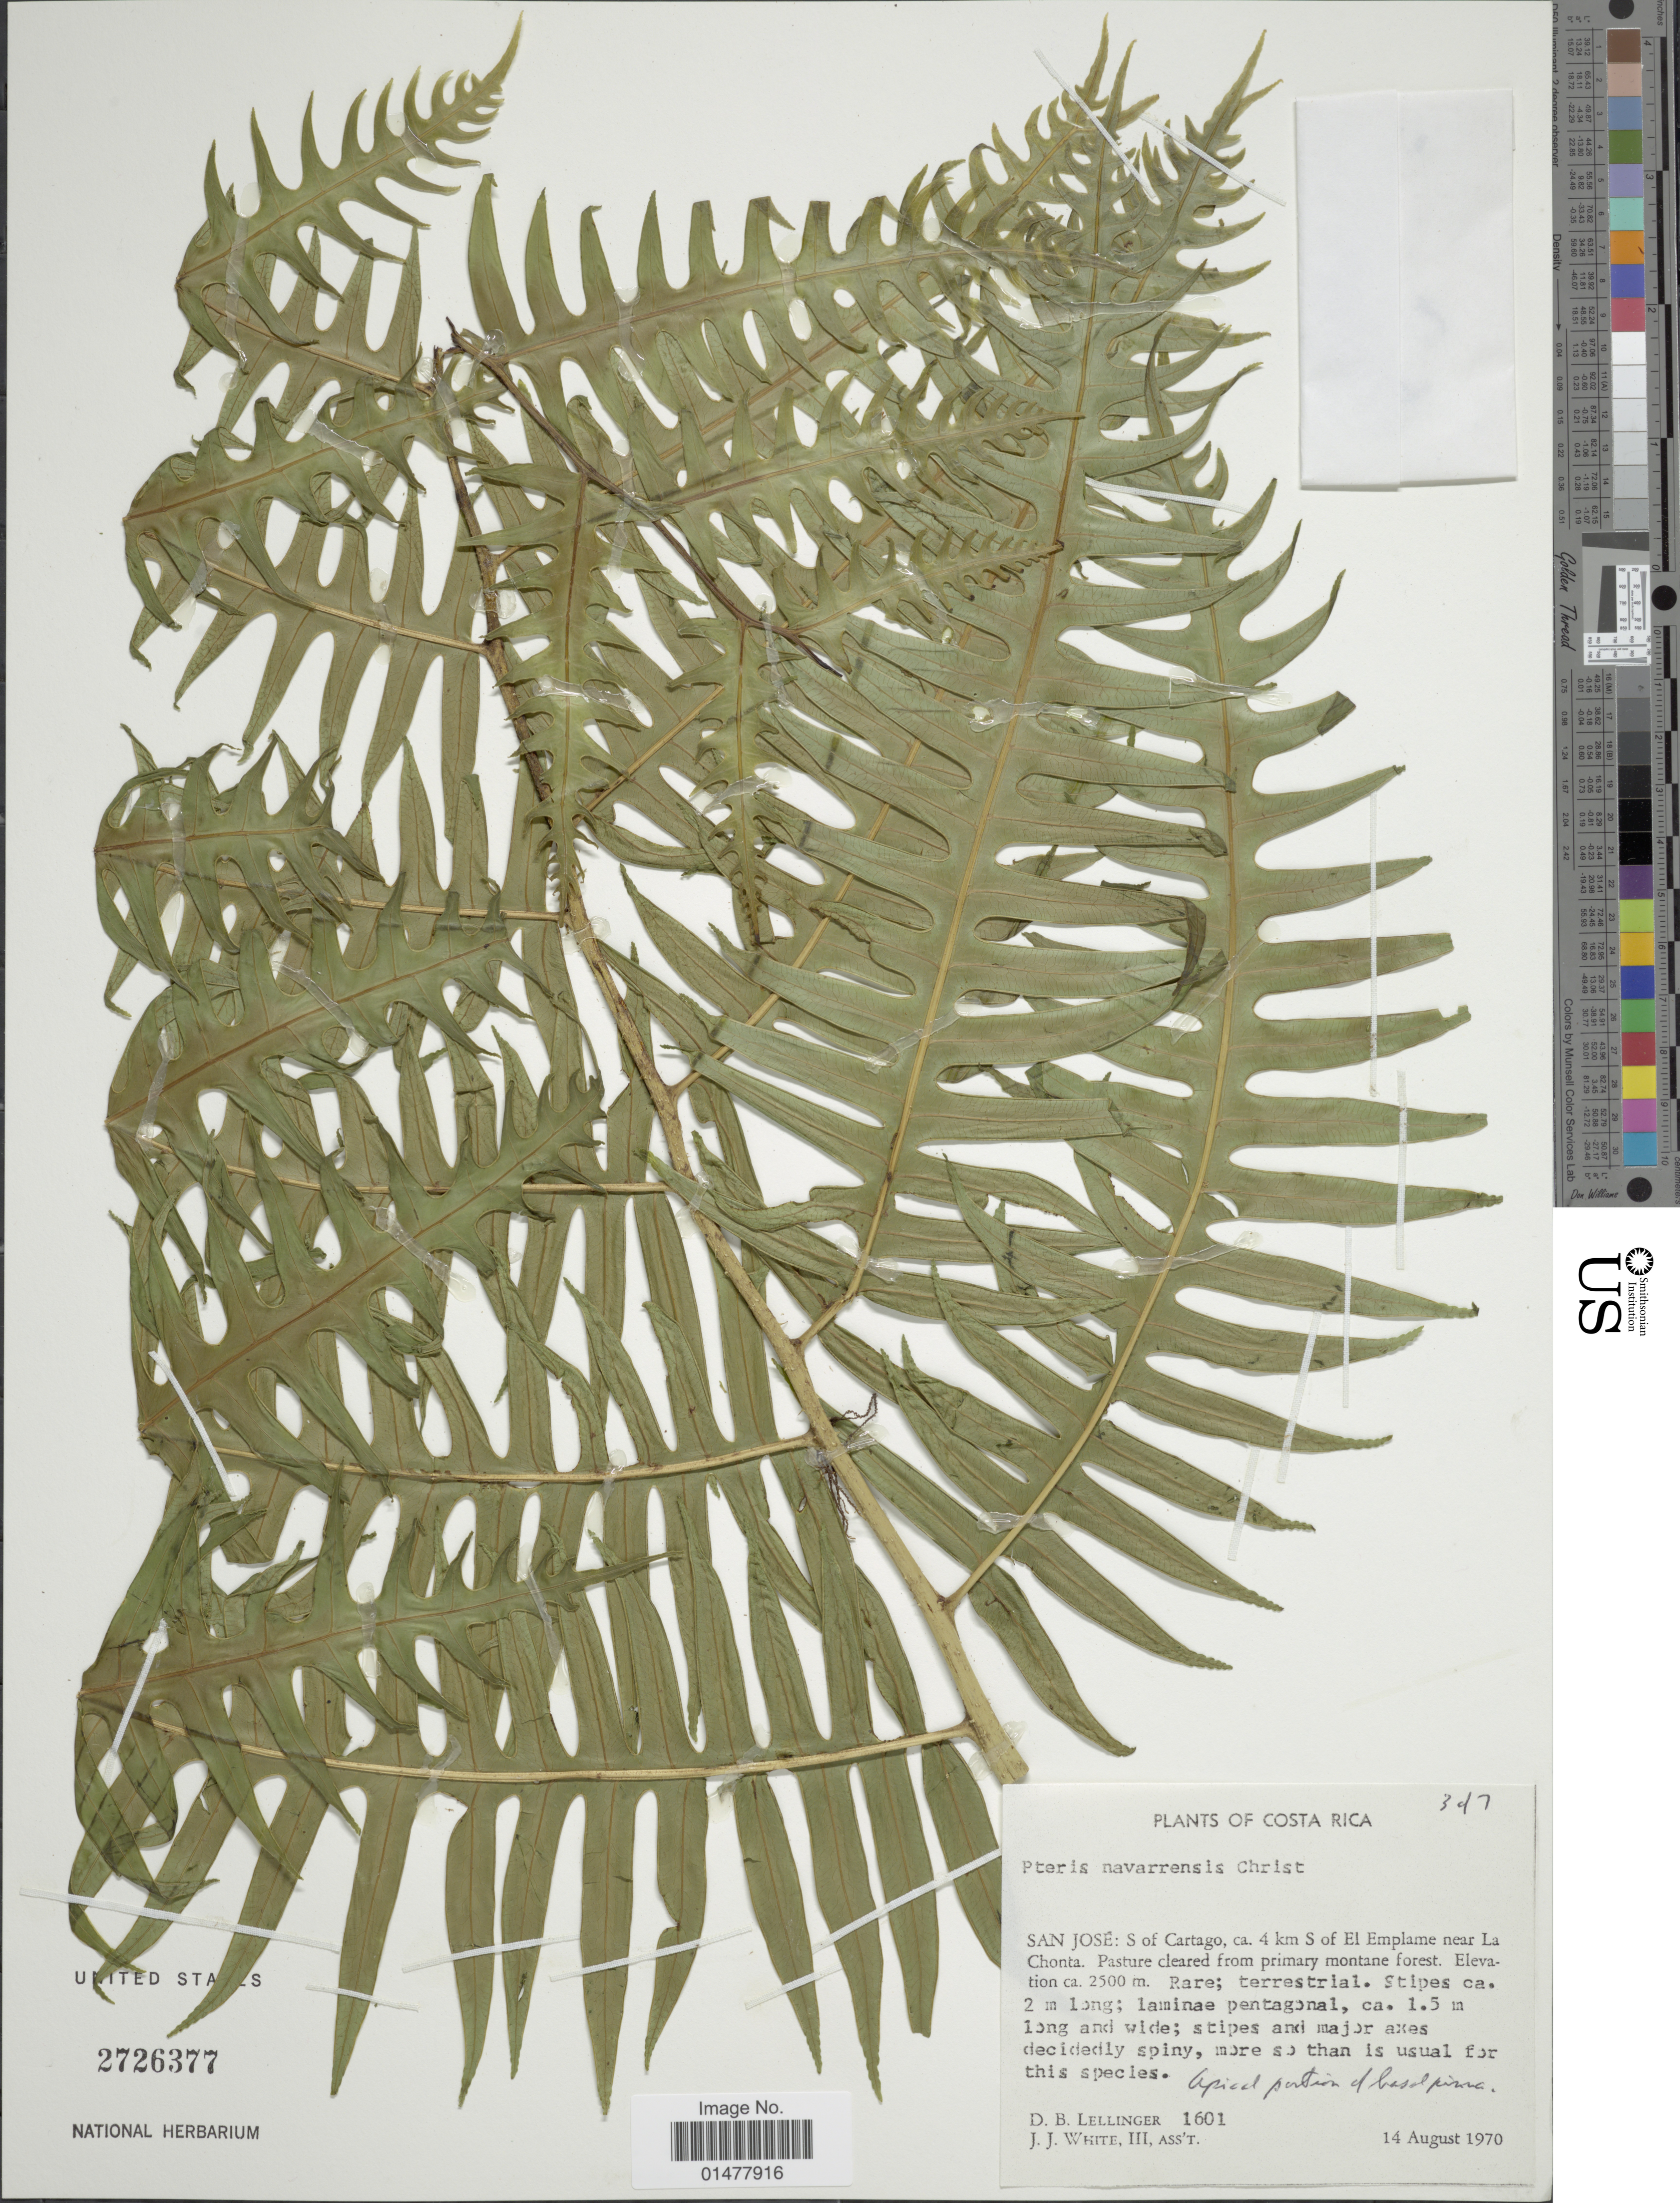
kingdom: Plantae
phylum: Tracheophyta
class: Polypodiopsida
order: Polypodiales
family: Pteridaceae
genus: Pteris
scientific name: Pteris navarrensis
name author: Christ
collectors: D. B. Lellinger & J. J. White III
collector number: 1601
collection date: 1970-08-14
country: Costa Rica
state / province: San José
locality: PLants of Costa Rica, San José: S of Cartago, ca. 4km S of El Emplame near La Chonta, pasture cleared from primary montane forest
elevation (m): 2500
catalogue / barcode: US 2726379